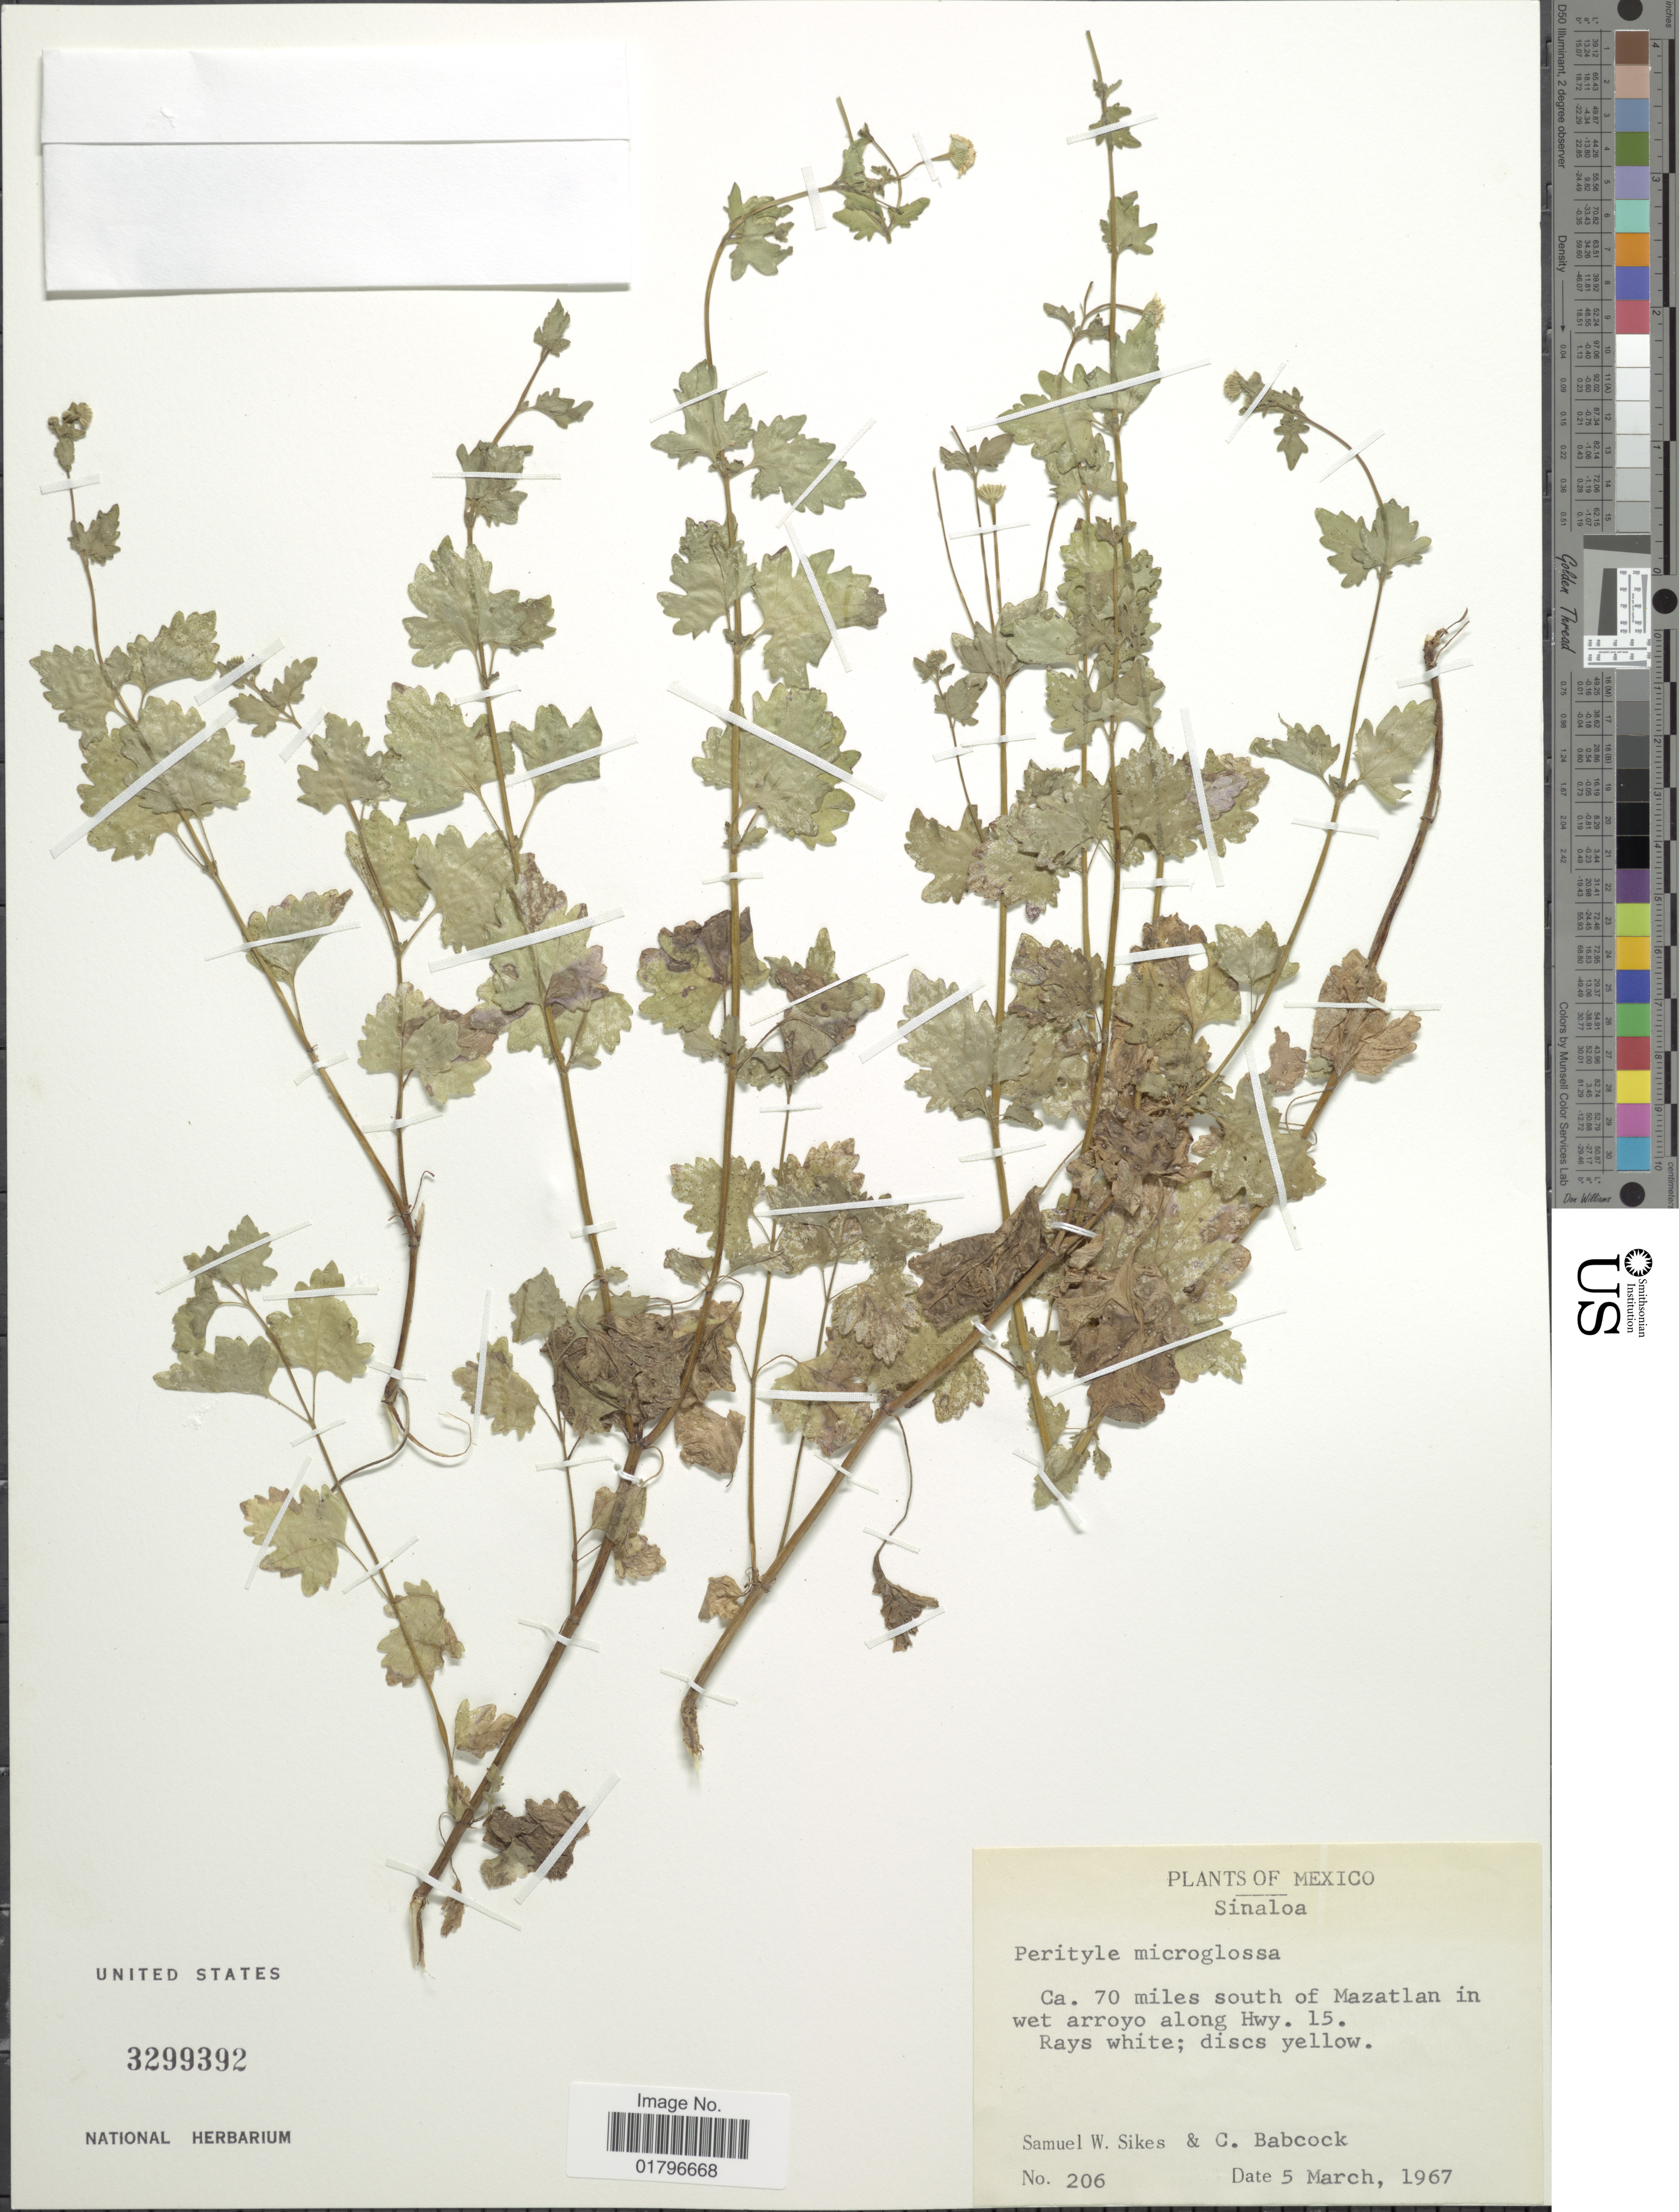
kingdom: Plantae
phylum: Tracheophyta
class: Magnoliopsida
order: Asterales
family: Asteraceae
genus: Perityle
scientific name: Perityle microglossa var. microglossa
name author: Benth.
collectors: S. Sikes & C. Babcock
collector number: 206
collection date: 1967-03-05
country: Mexico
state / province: Sinaloa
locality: Ca. 70 miles south of Mazatlan in wet arroyo along Hwy. 15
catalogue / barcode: US 3299392